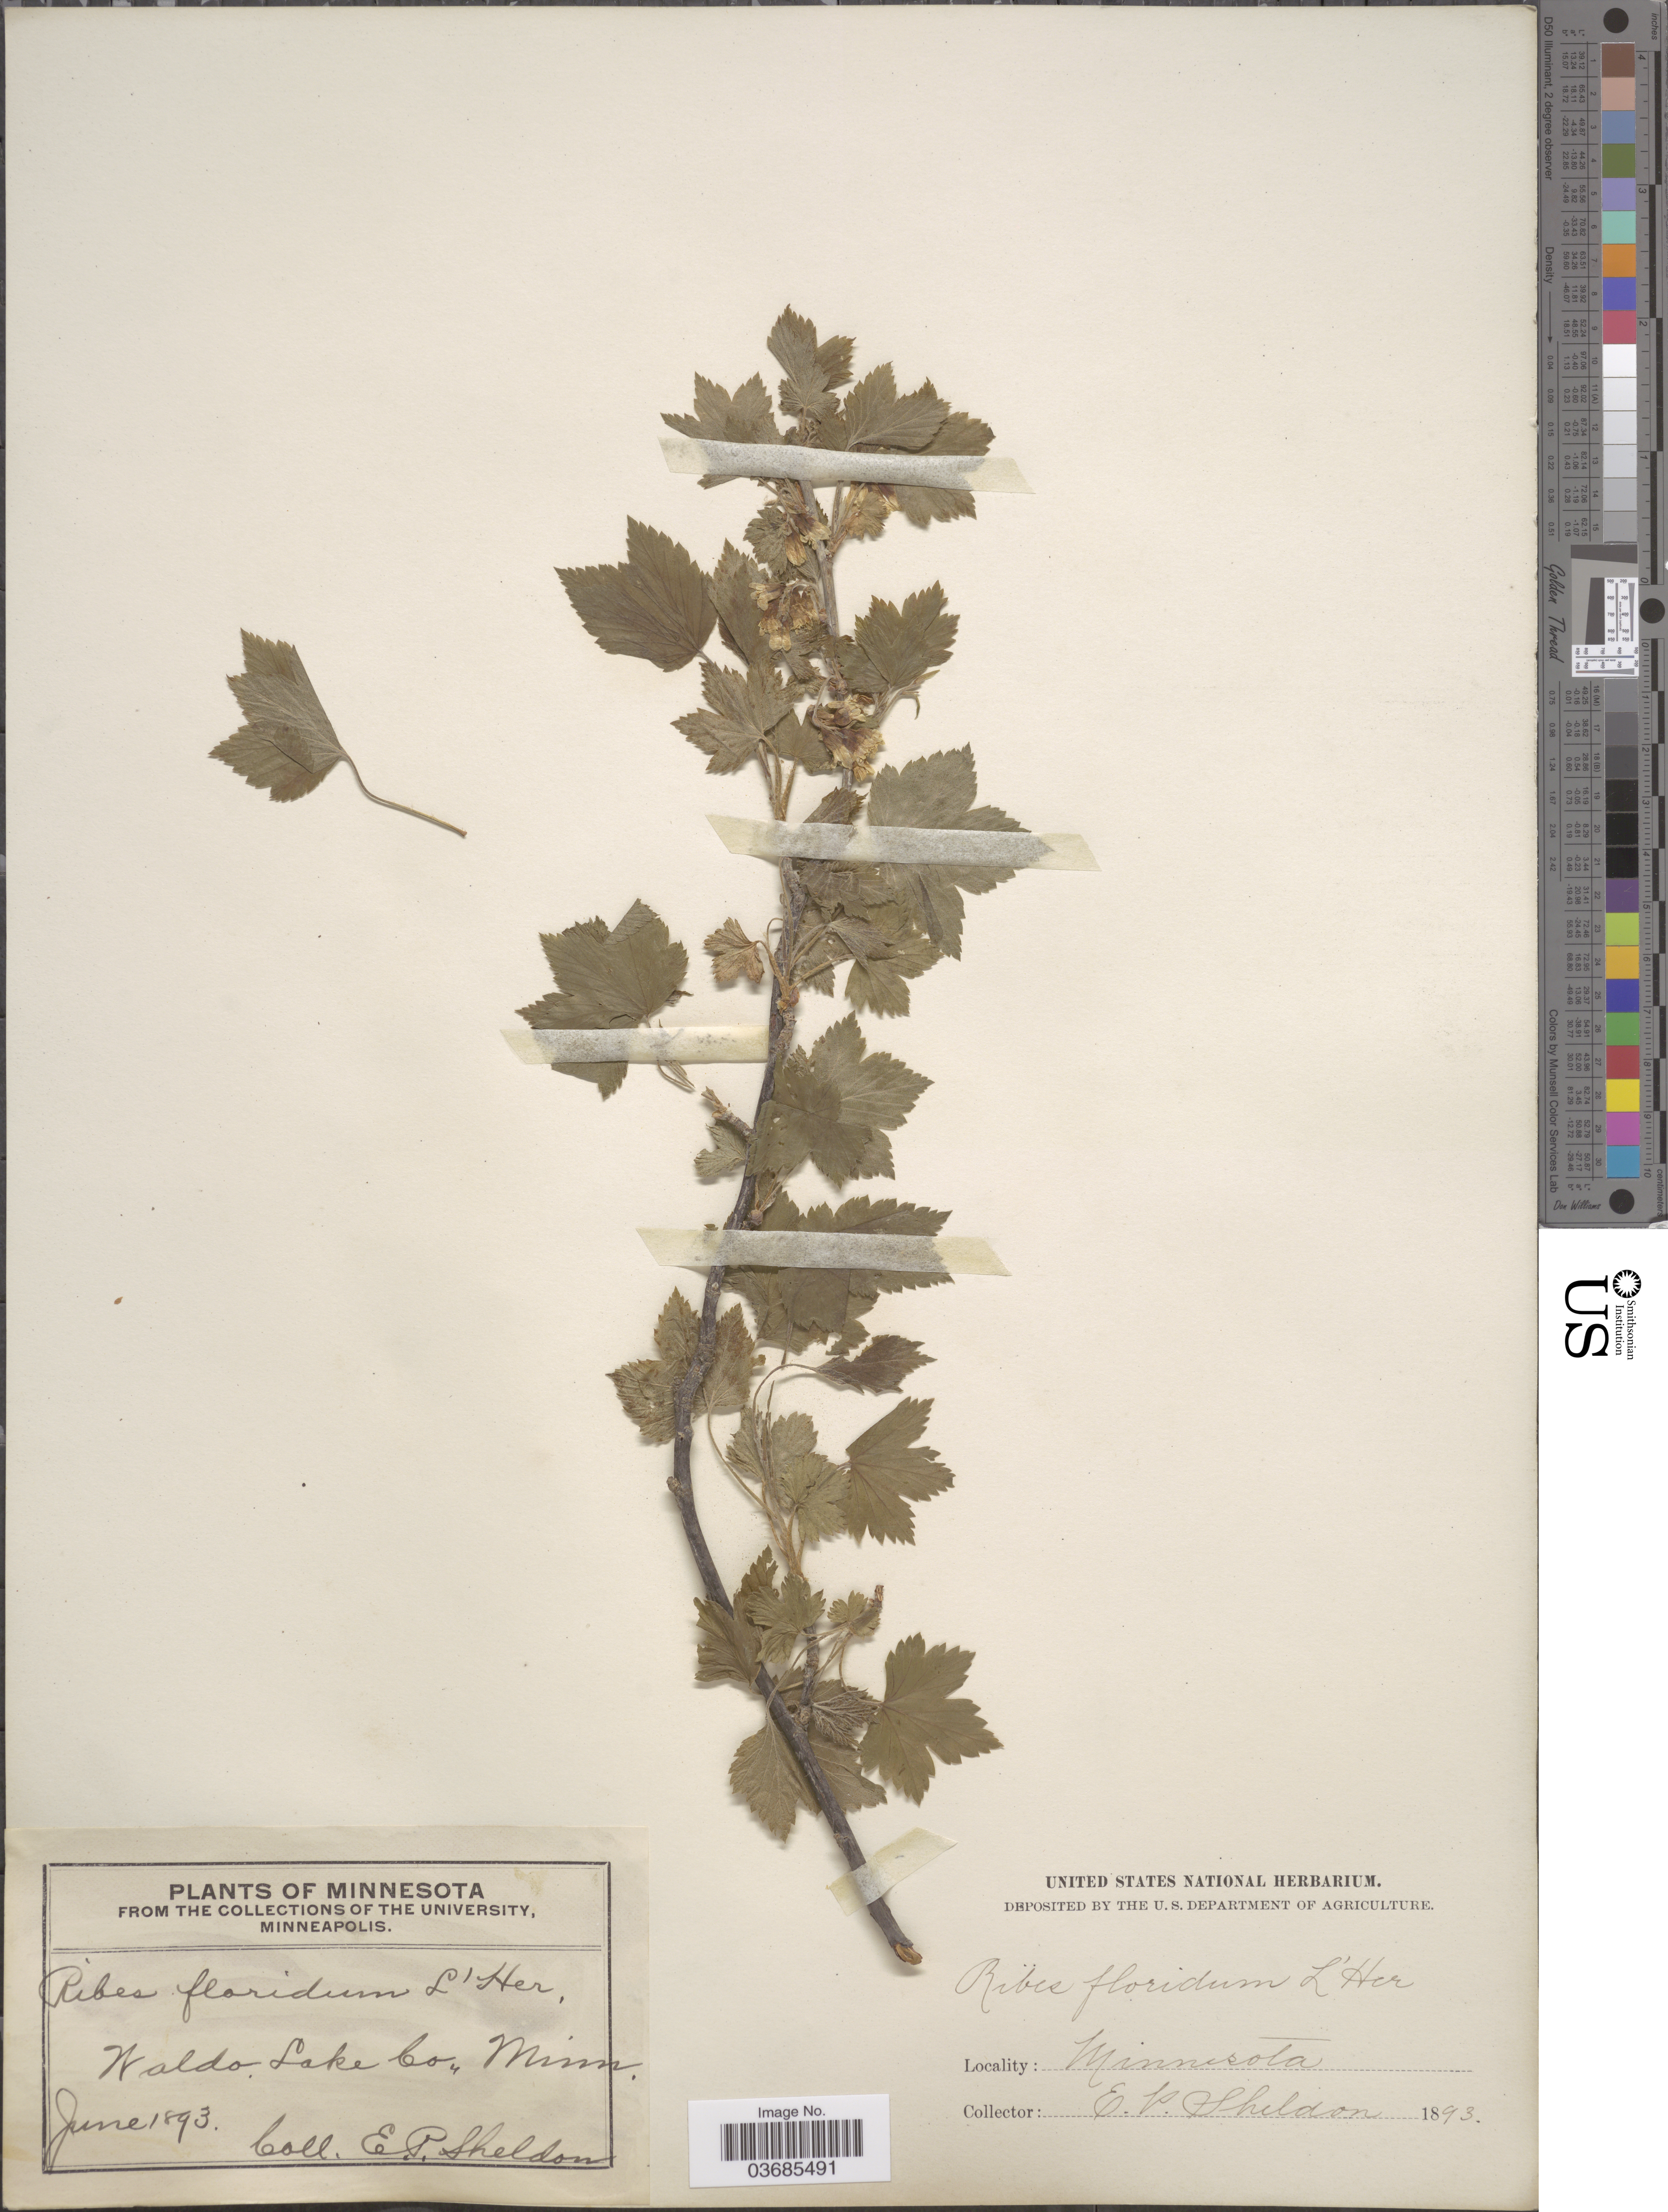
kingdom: Plantae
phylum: Tracheophyta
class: Magnoliopsida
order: Saxifragales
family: Grossulariaceae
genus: Ribes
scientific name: Ribes americanum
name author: Mill.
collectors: E. P. Sheldon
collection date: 1893-06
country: United States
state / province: Minnesota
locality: Waldo, Lake Co.